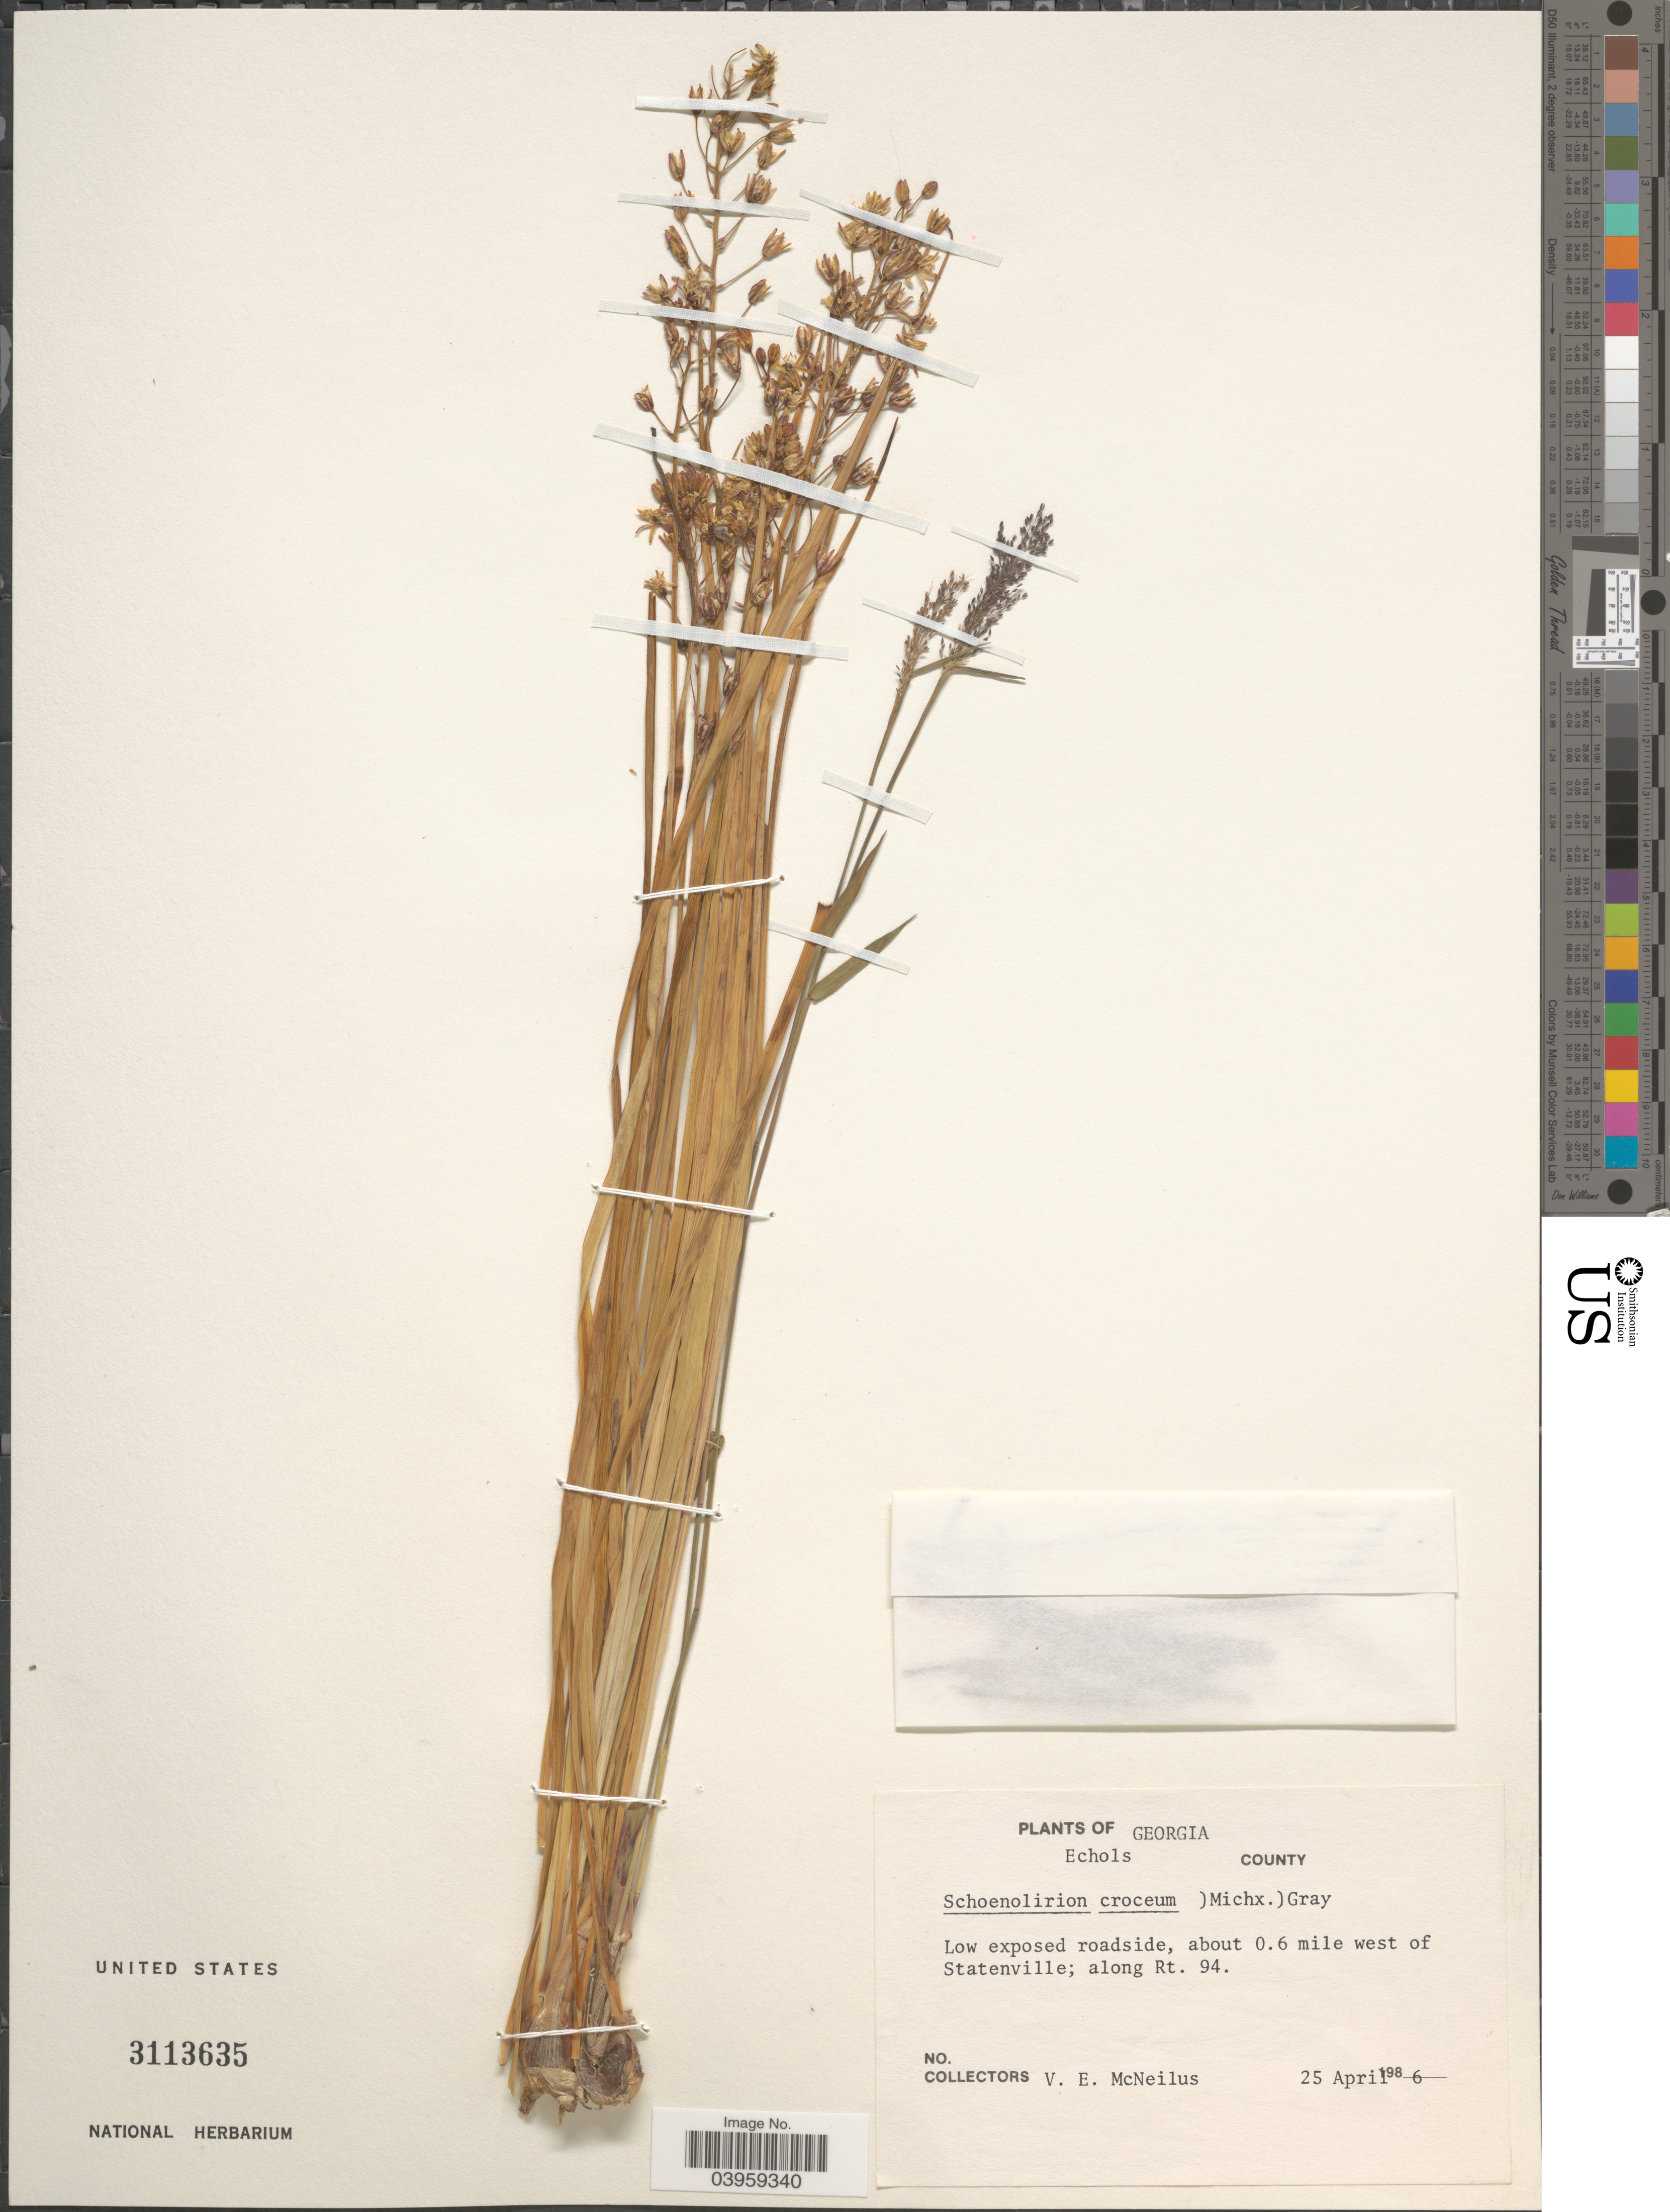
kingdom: Plantae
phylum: Tracheophyta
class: Liliopsida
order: Asparagales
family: Asparagaceae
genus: Schoenolirion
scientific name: Schoenolirion croceum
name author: (Michx.) Alph. Wood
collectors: V. Mcneilus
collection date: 1986-04-25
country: United States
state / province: Georgia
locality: Echols County. About 0.6 mile west of Statenville; along Rt. 94.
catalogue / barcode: US 3113635